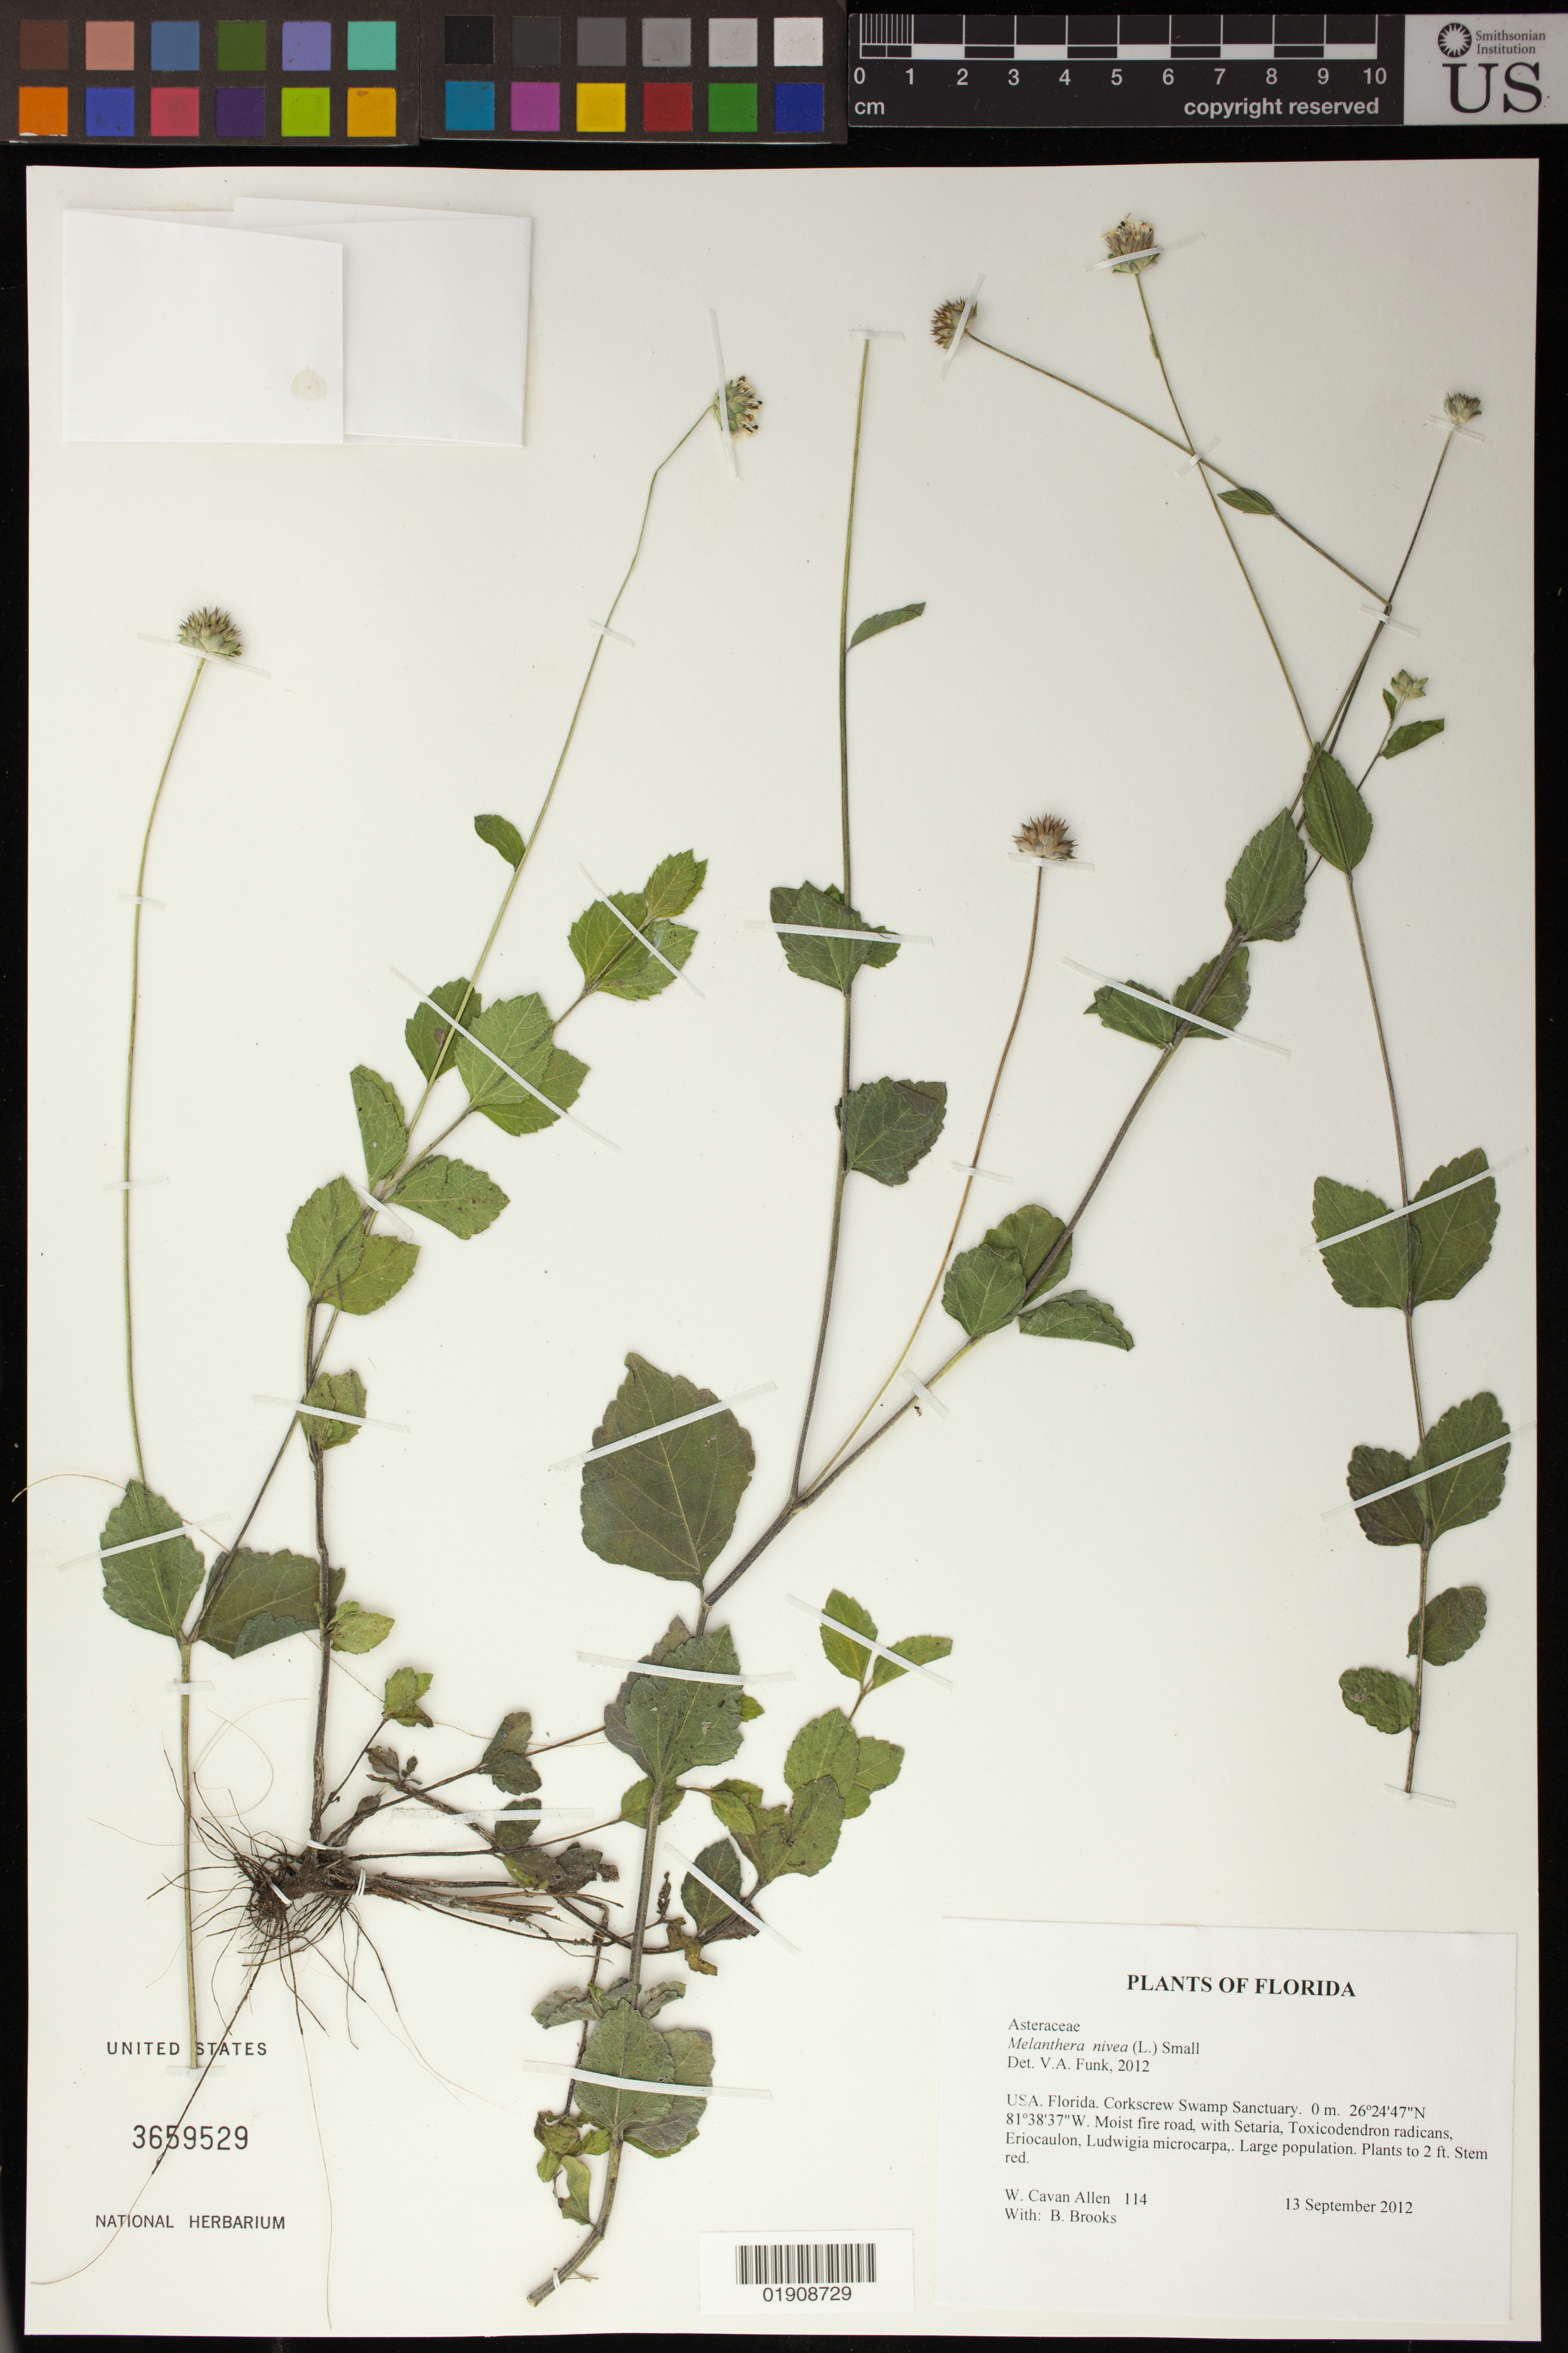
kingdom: Plantae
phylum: Tracheophyta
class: Magnoliopsida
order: Asterales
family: Asteraceae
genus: Melanthera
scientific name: Melanthera nivea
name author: (L.) Small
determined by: Funk, Vicki A., (BOT), Smithsonian Institution - National Museum of Natural History (UNITED STATES)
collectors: W. C. Allen & B. Brooks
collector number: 114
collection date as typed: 13 September 2012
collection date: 2012-09-13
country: United States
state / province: Florida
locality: Corkscrew Swamp Sanctuary,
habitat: Moist fire road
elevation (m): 0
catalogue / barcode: US 3659529